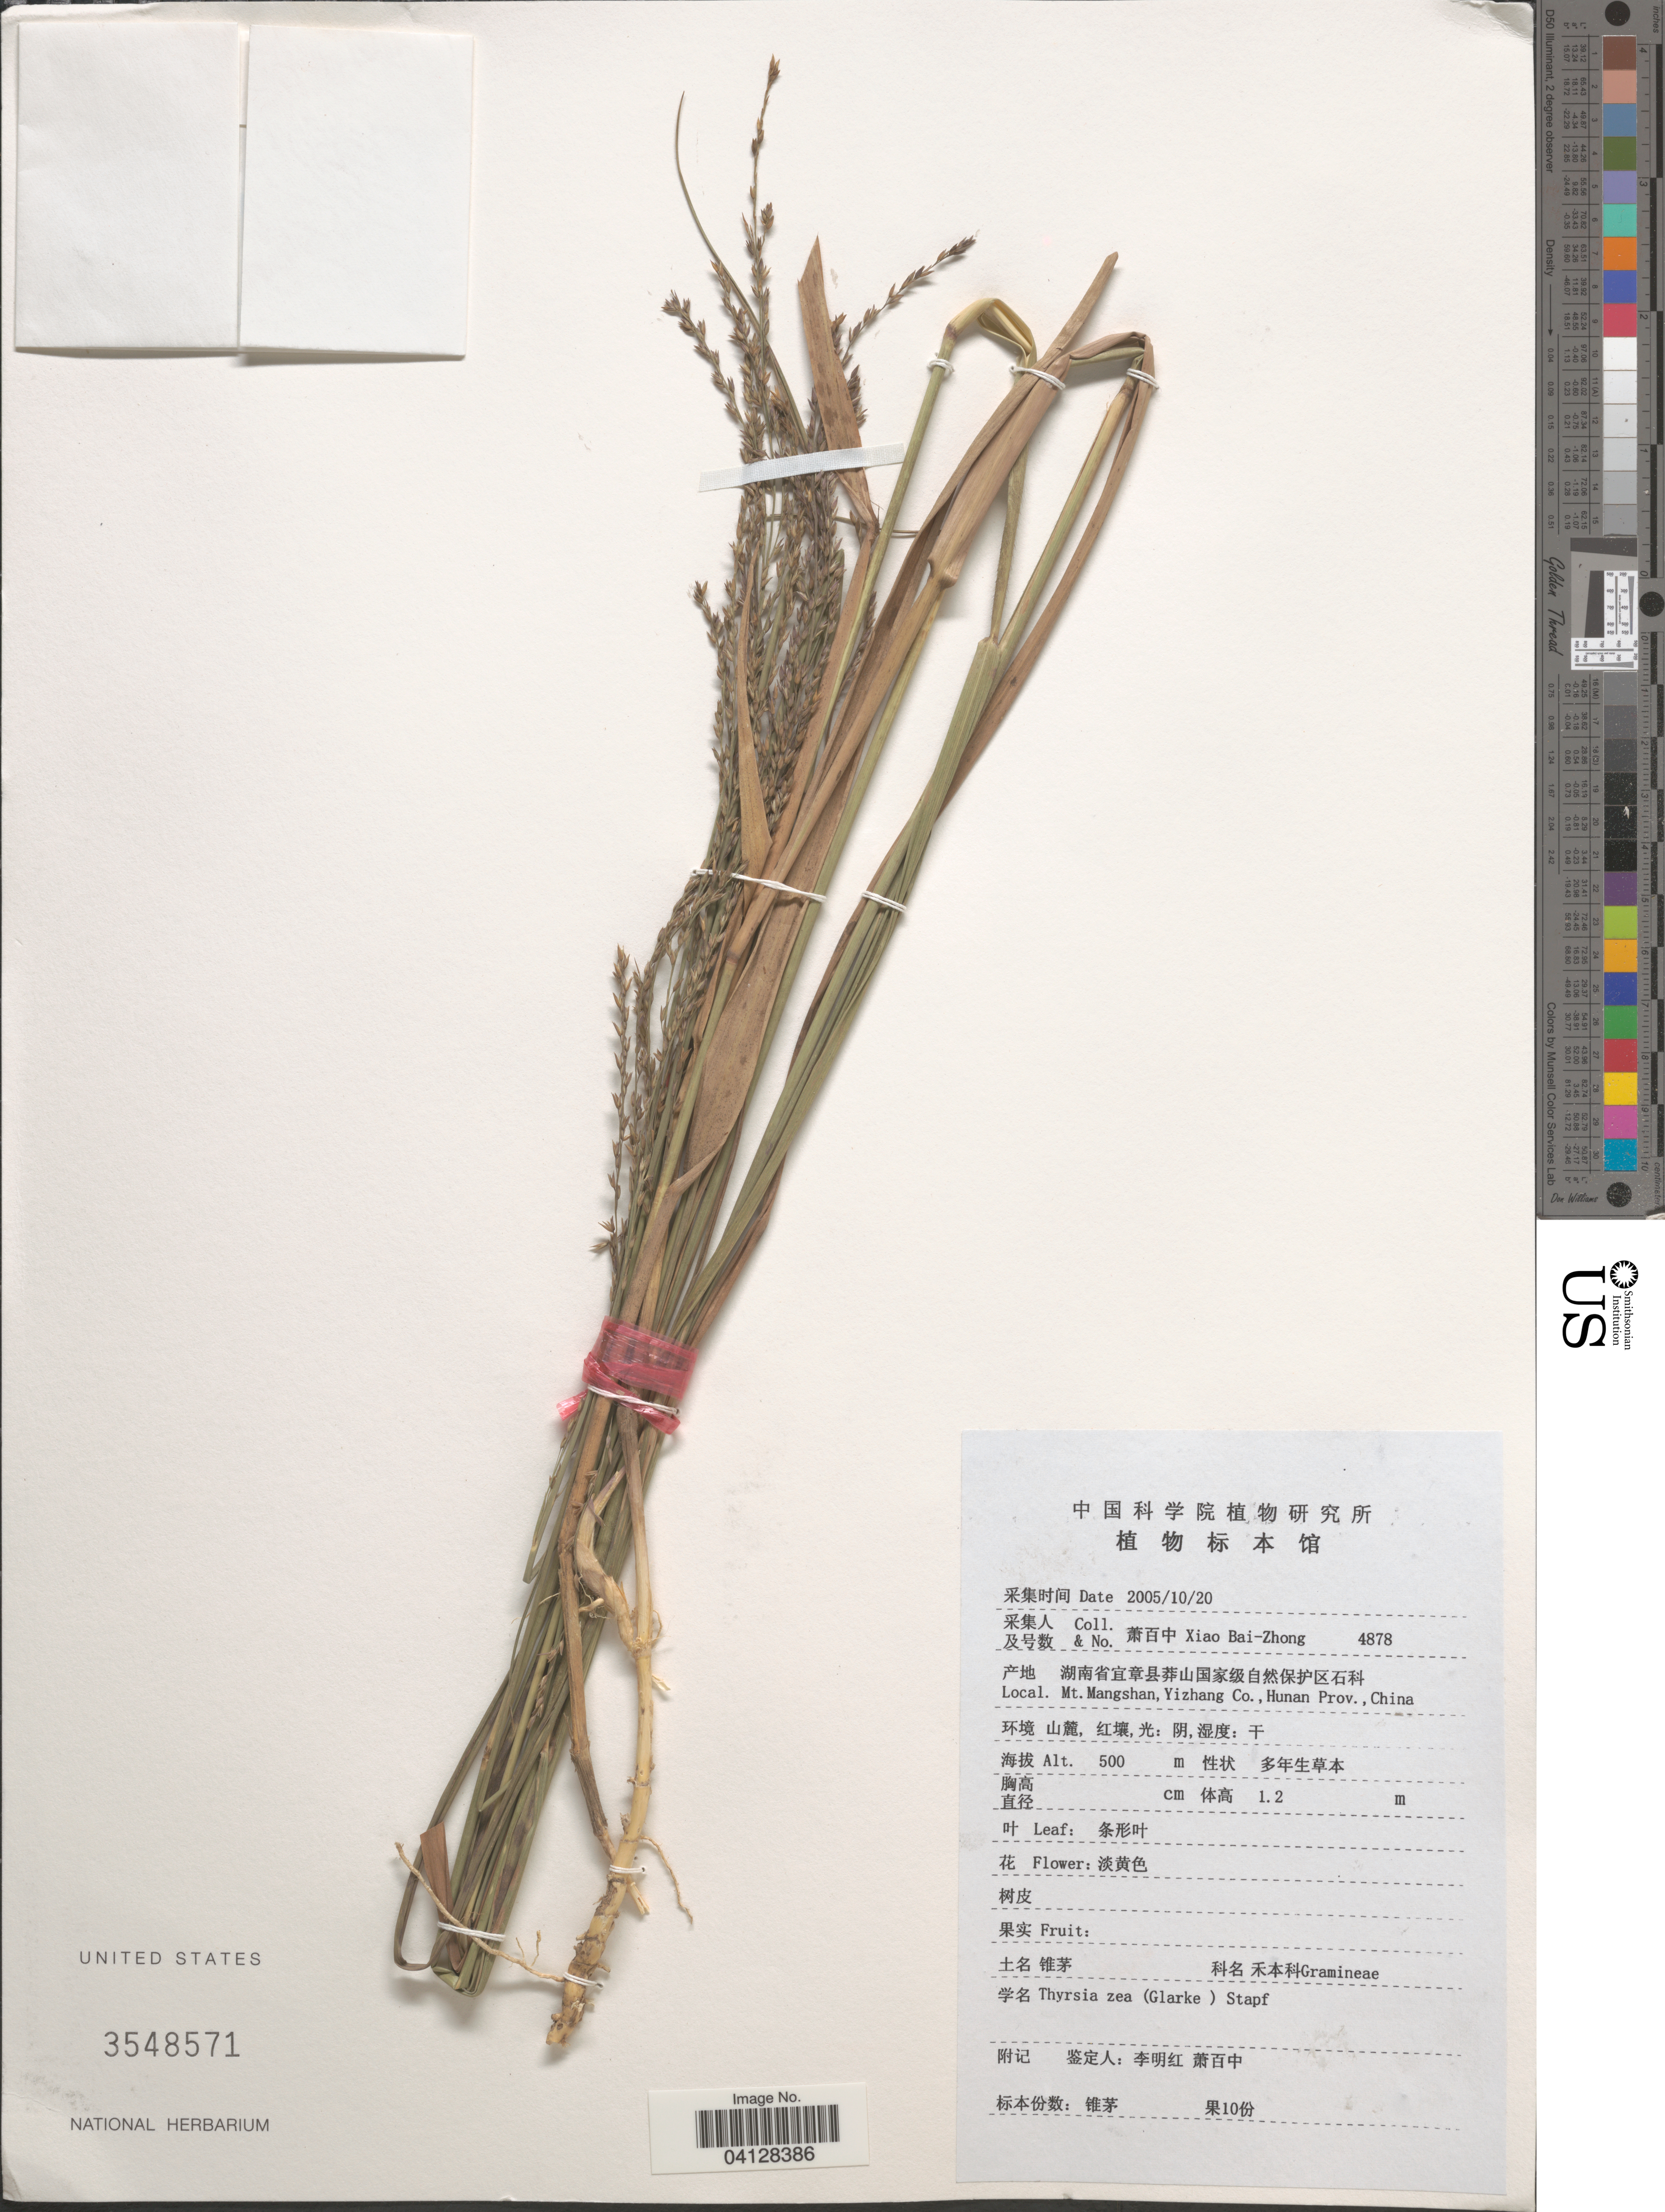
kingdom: Plantae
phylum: Tracheophyta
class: Liliopsida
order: Poales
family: Poaceae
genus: Thyrsia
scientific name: Thyrsia zea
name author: (C.B. Clarke) Stapf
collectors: B. Z. Xiao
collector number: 4878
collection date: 2005-10-20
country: China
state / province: Hunan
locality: Mt. Mangshan, Yizhang Co.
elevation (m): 500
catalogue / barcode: US 3548571